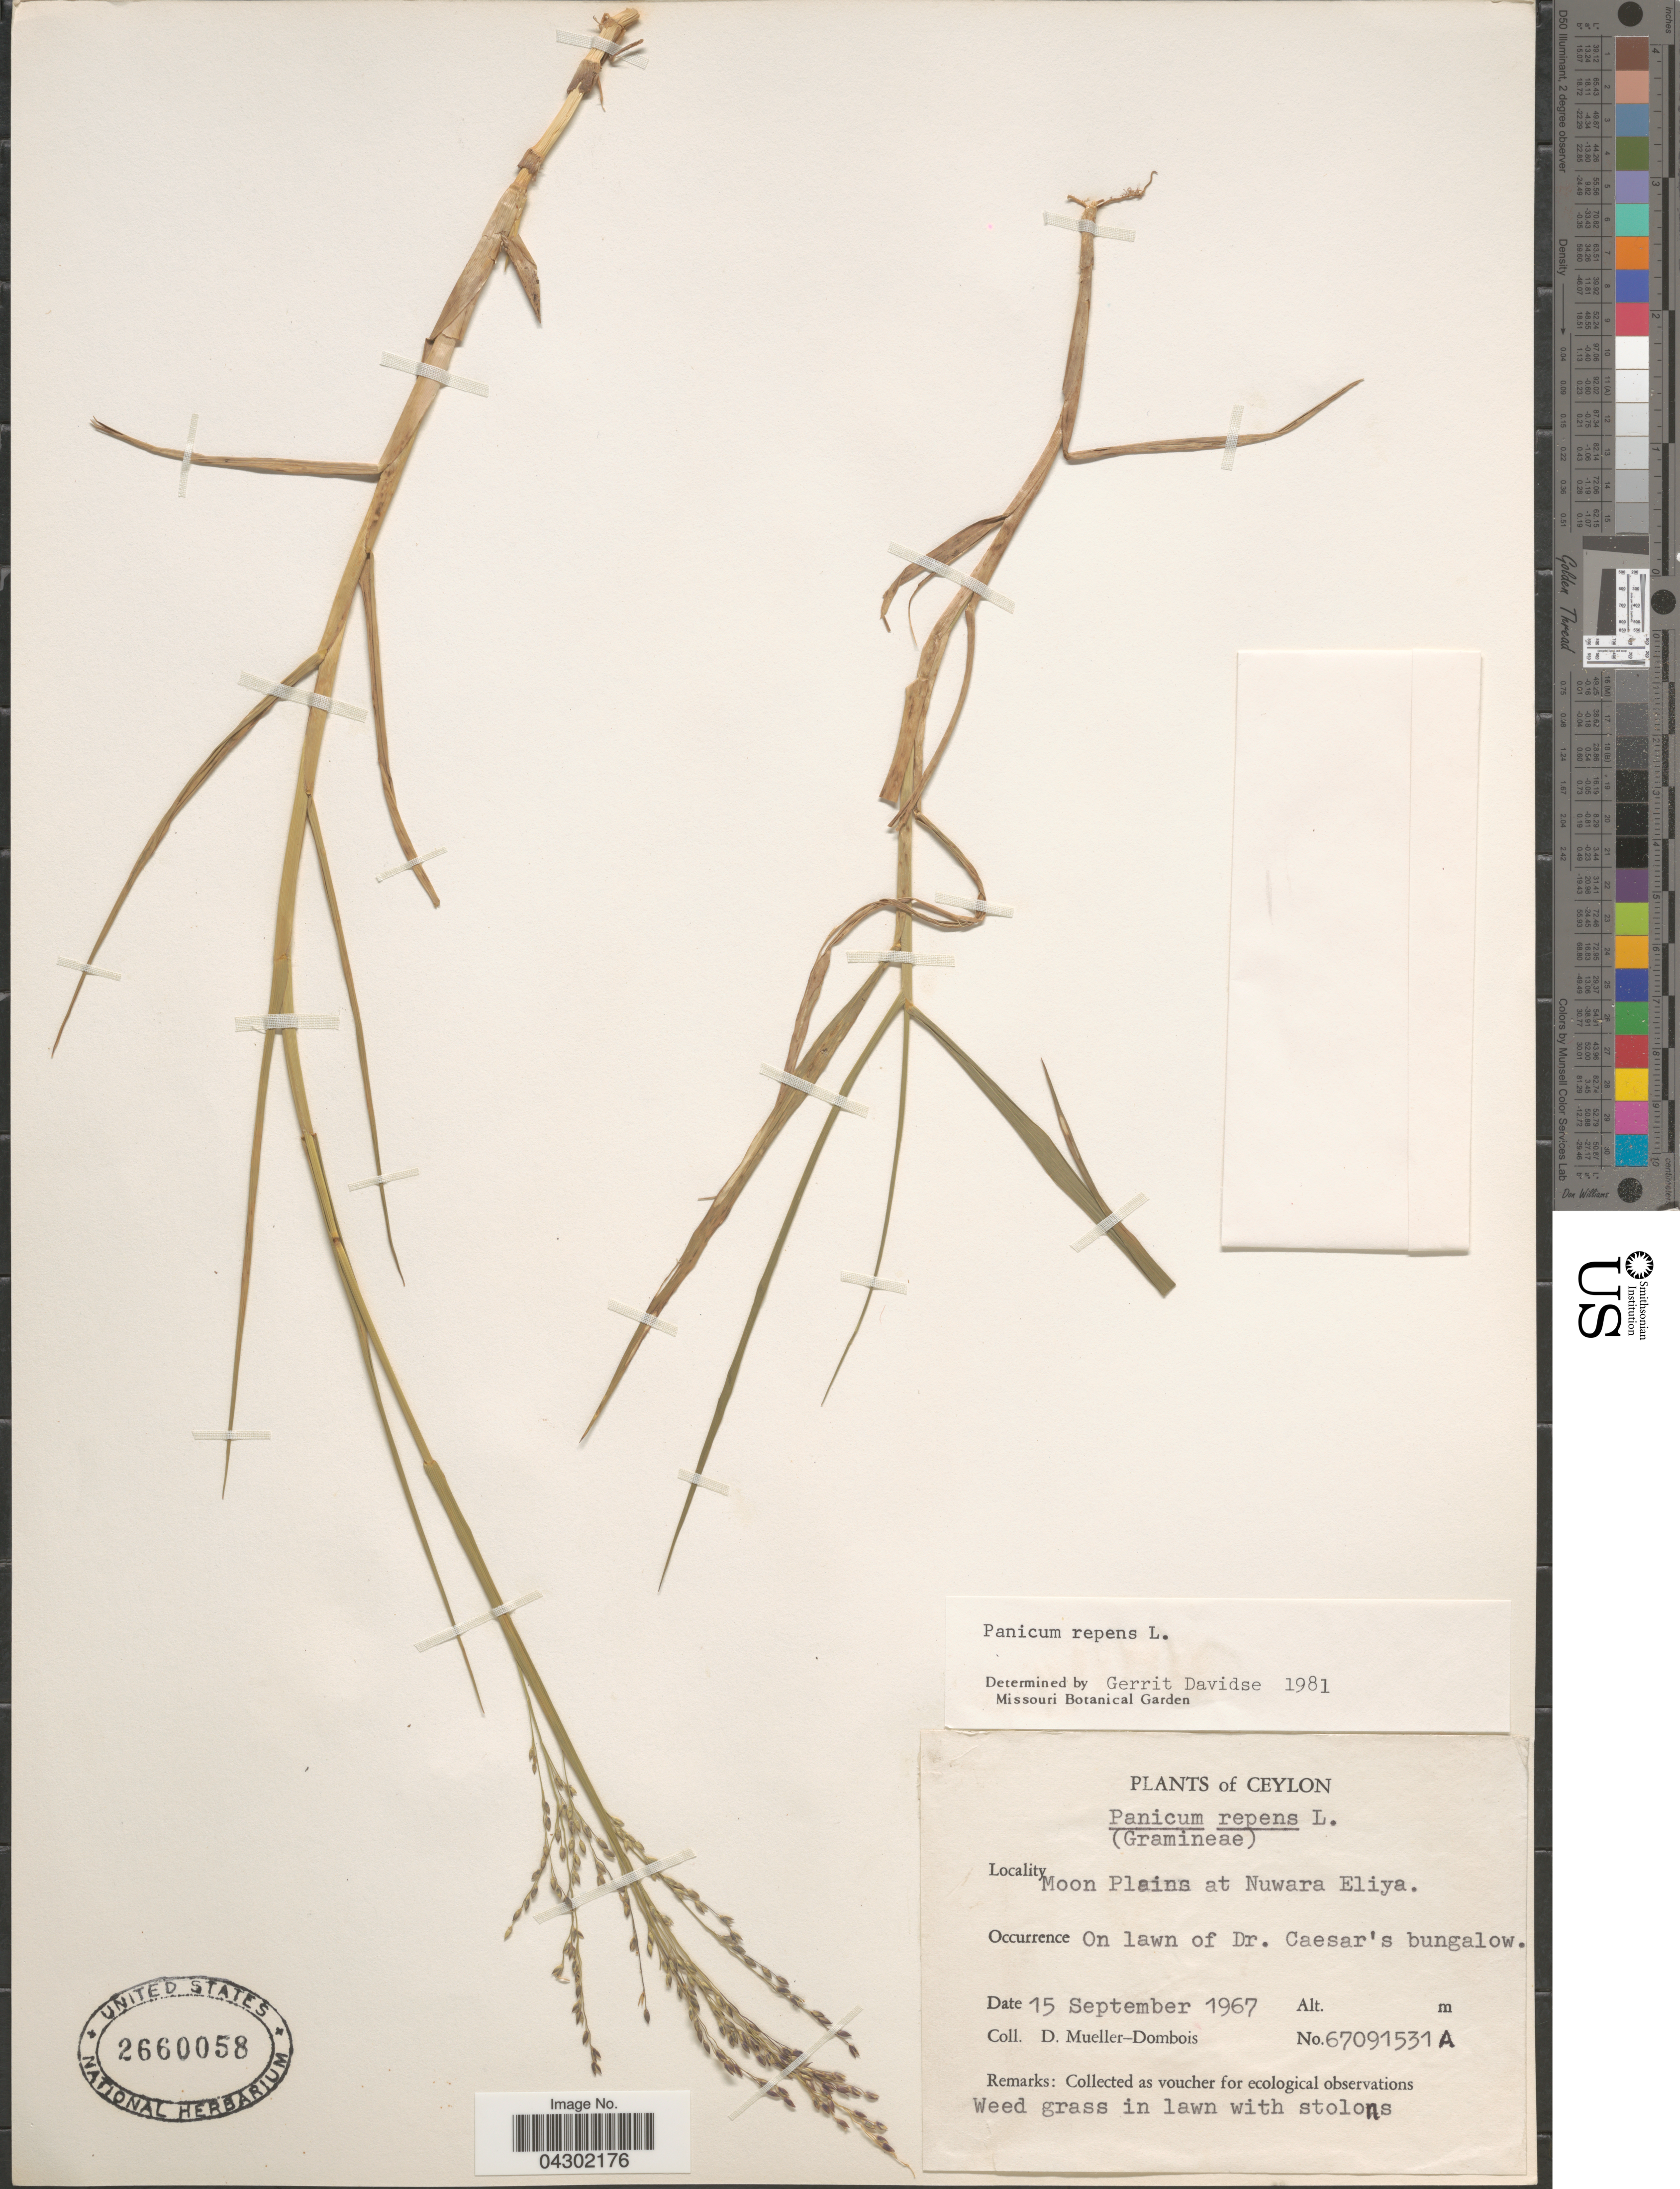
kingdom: Plantae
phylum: Tracheophyta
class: Liliopsida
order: Poales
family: Poaceae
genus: Panicum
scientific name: Panicum repens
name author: L.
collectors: D. Mueller-Dombois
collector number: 67091531A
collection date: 1967-09-15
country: Sri Lanka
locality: Ceylon. Moon Plains at Nuwara Eliya. On lawn of Dr. Caesar's bungalow.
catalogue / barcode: US 2660058